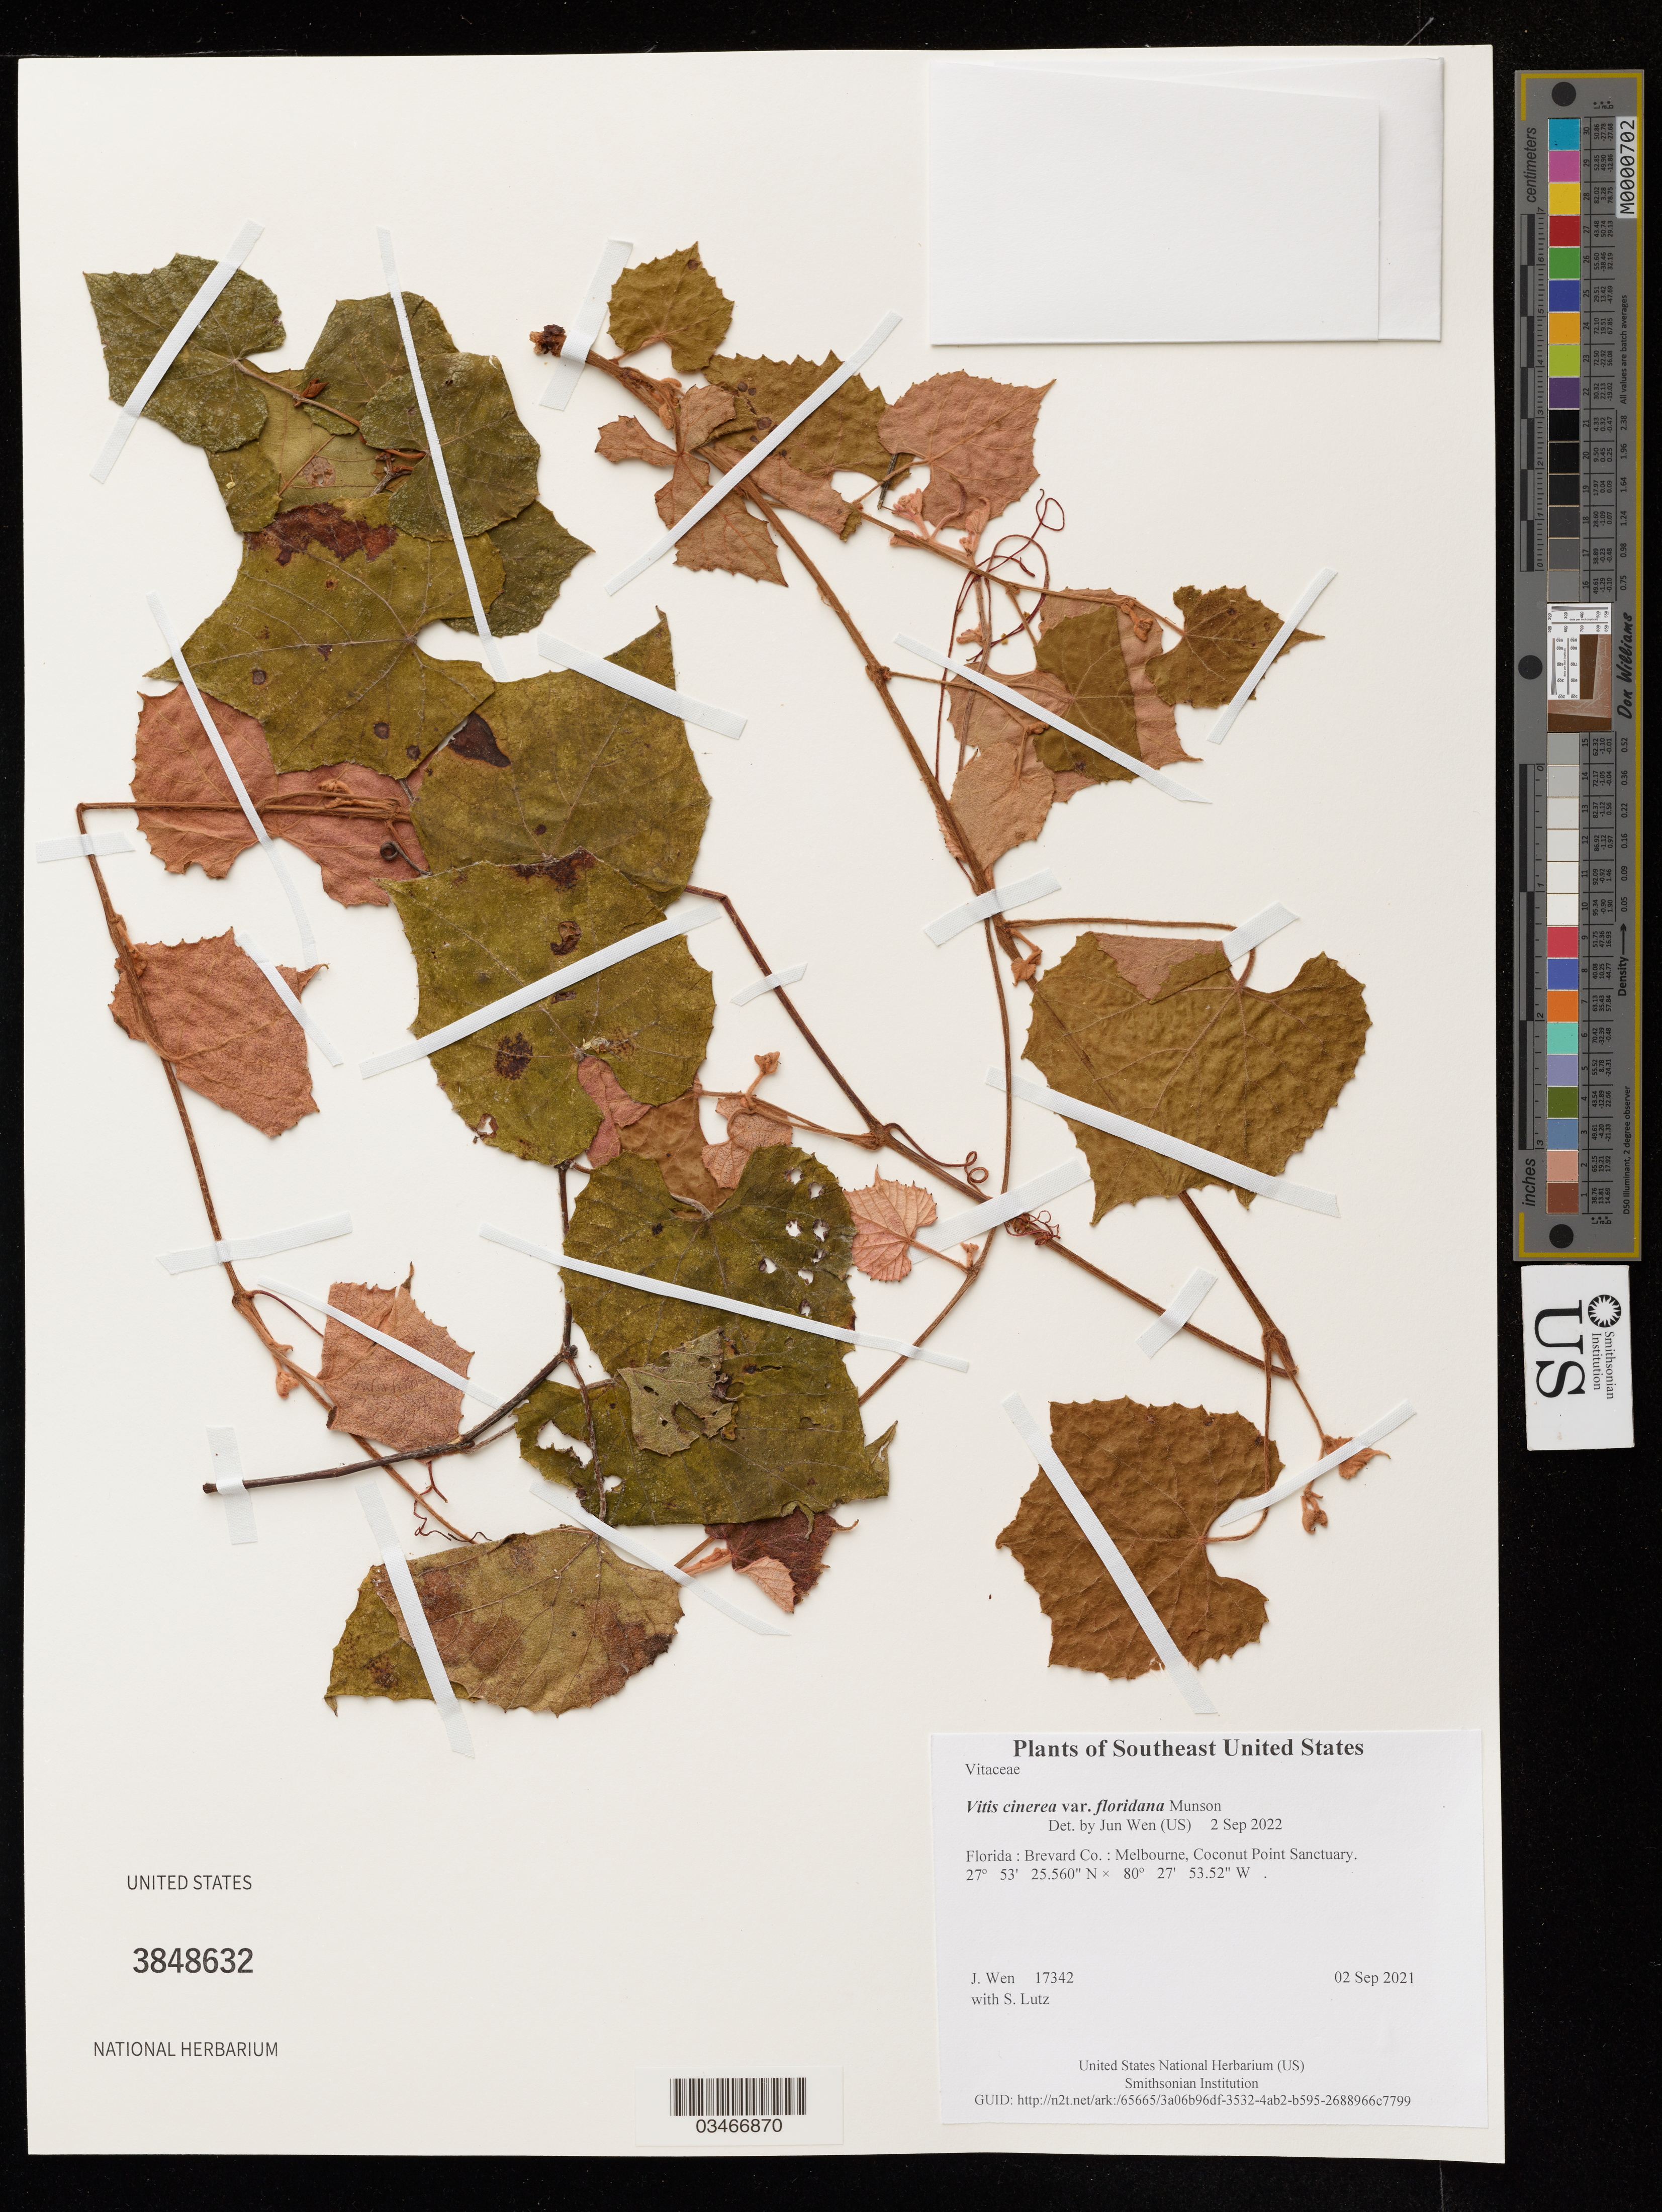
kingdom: Plantae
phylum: Tracheophyta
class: Magnoliopsida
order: Vitales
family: Vitaceae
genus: Vitis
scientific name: Vitis cinerea var. floridana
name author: Munson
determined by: Wen, Jun, (BOT), Smithsonian Institution - National Museum of Natural History (UNITED STATES)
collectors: J. Wen & S. Lutz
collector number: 17342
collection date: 2021-09-02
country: United States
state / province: Florida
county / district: Brevard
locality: Melbourne, Coconut Point Sanctuary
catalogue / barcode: US 3848632